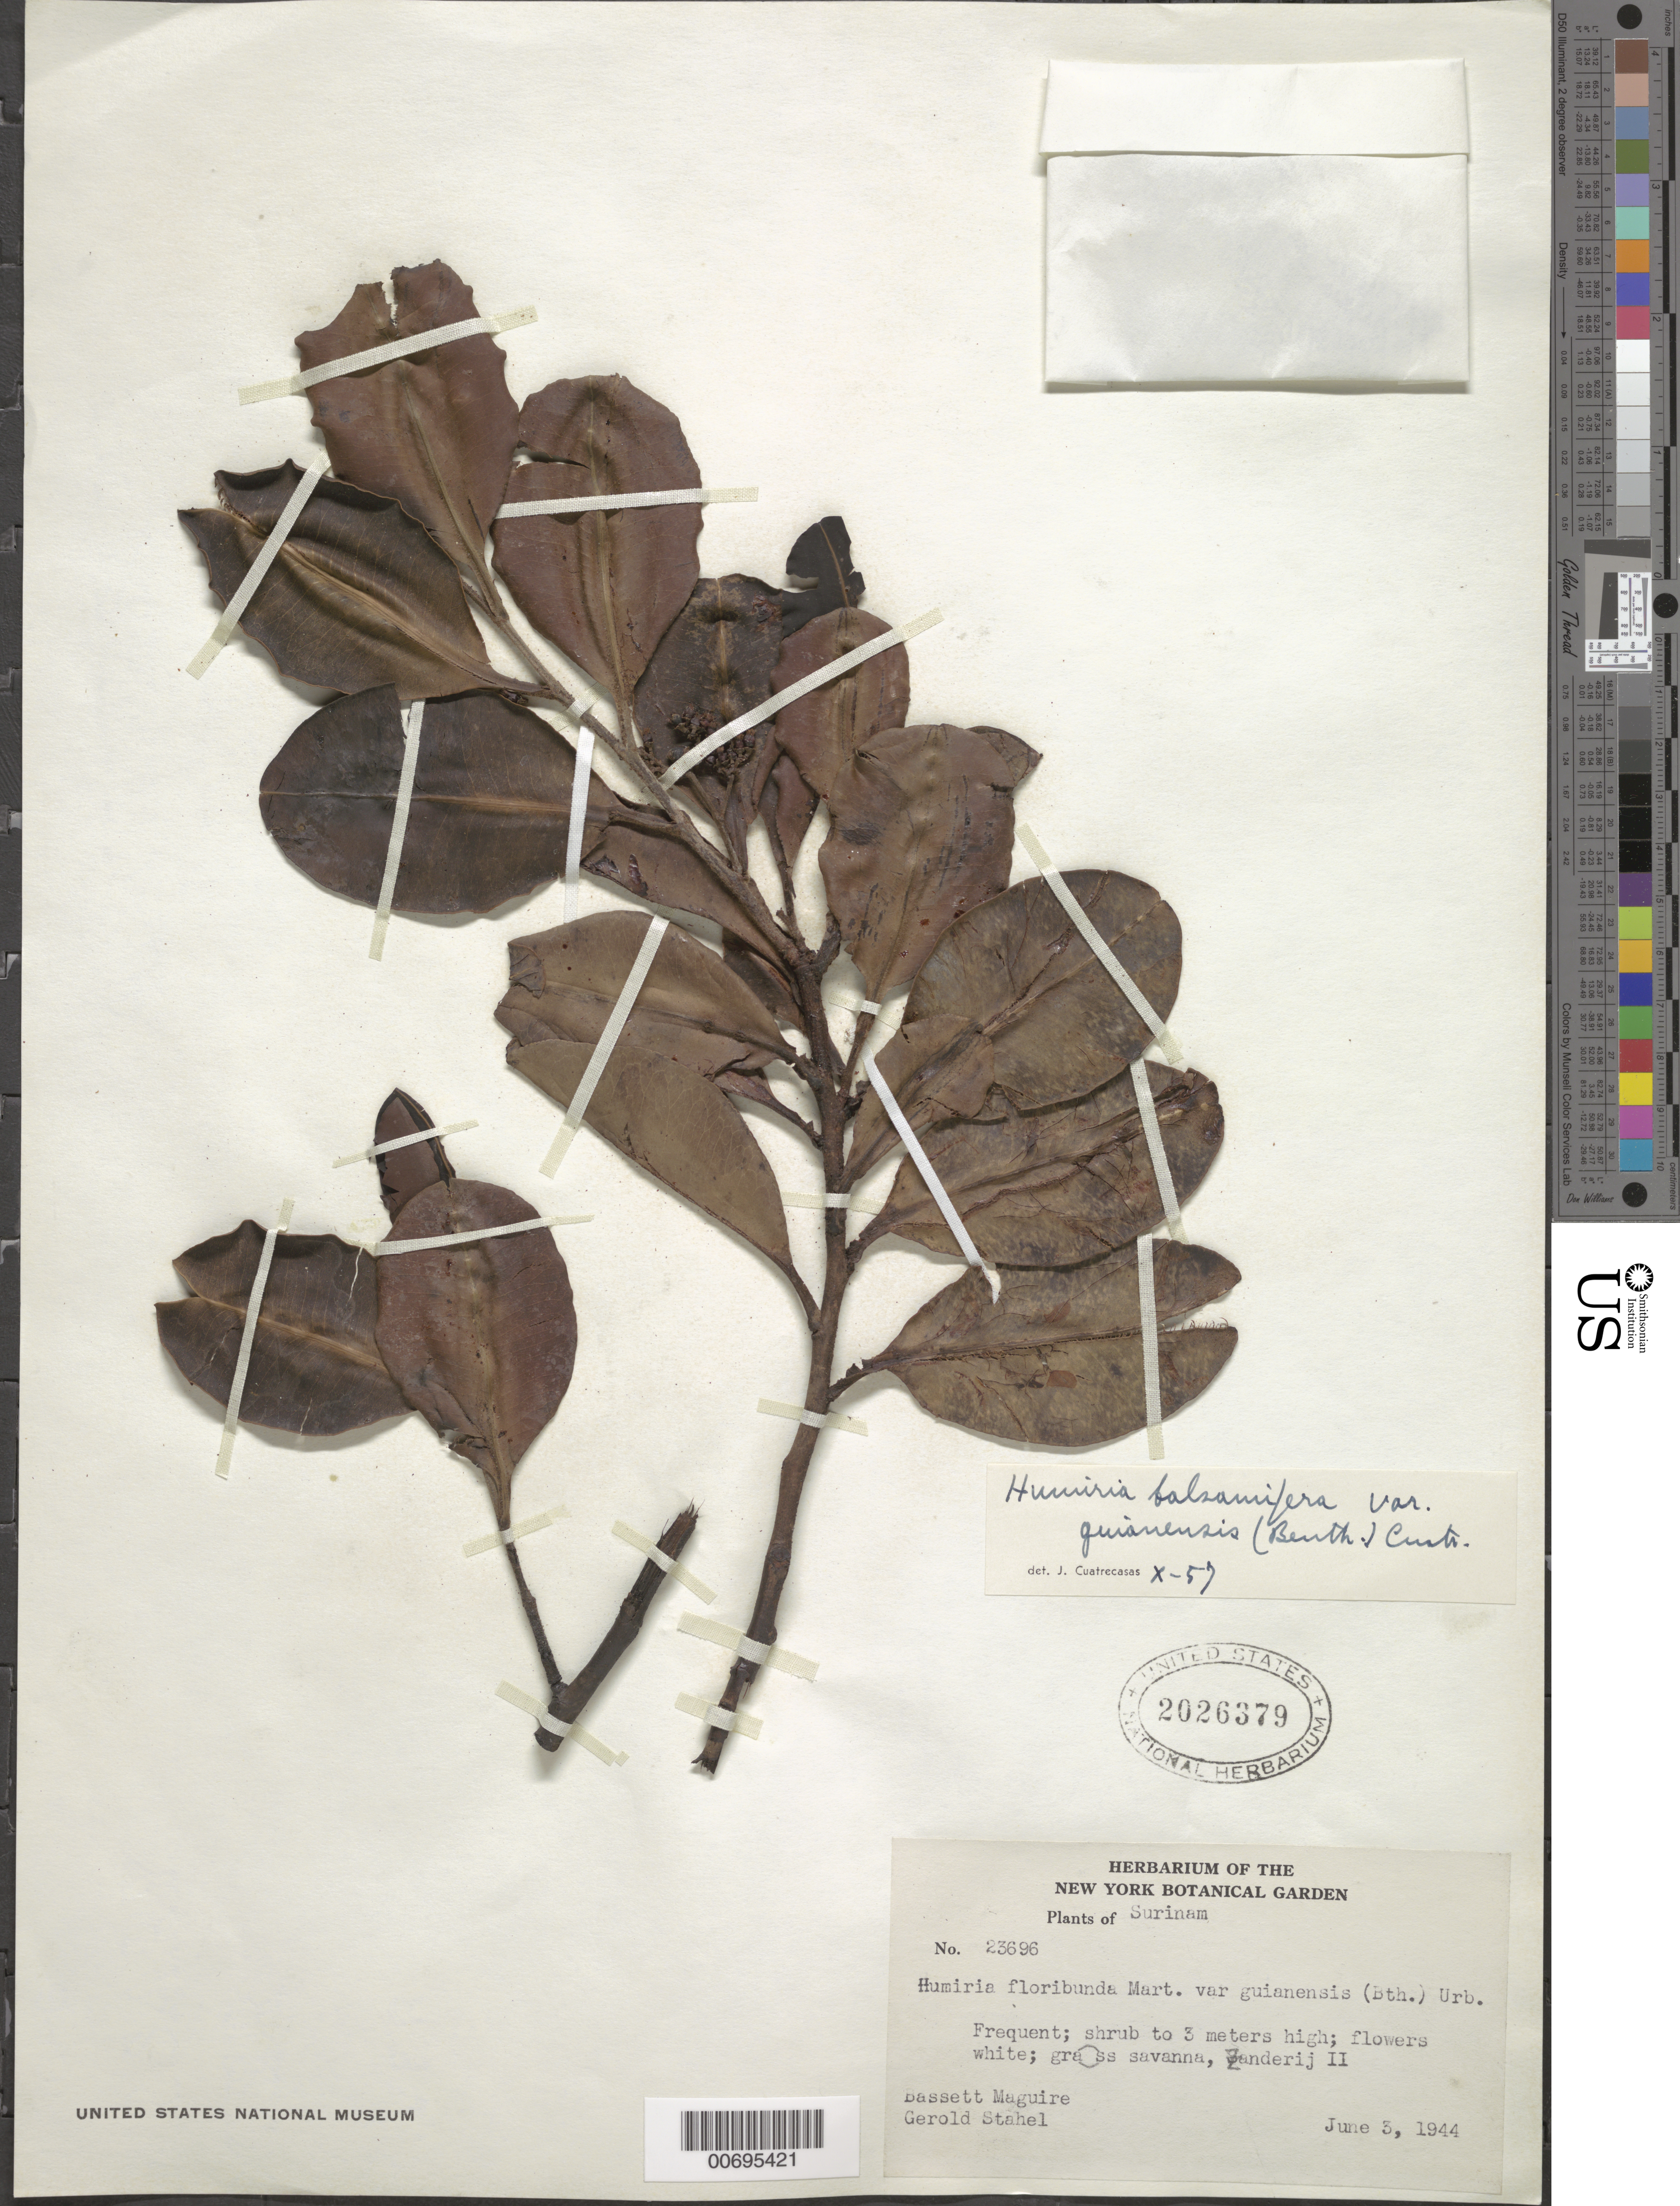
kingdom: Plantae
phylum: Tracheophyta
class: Magnoliopsida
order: Malpighiales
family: Humiriaceae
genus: Humiria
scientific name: Humiria balsamifera var. guianensis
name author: (Benth.) Cuatrec.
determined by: Cuatrecasas, J.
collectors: B. Maguire & G. Stahel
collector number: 23696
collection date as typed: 3-Jun-44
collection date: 1944-06-03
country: Suriname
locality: Zanderij I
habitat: Grass savanna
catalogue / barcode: US 2026379